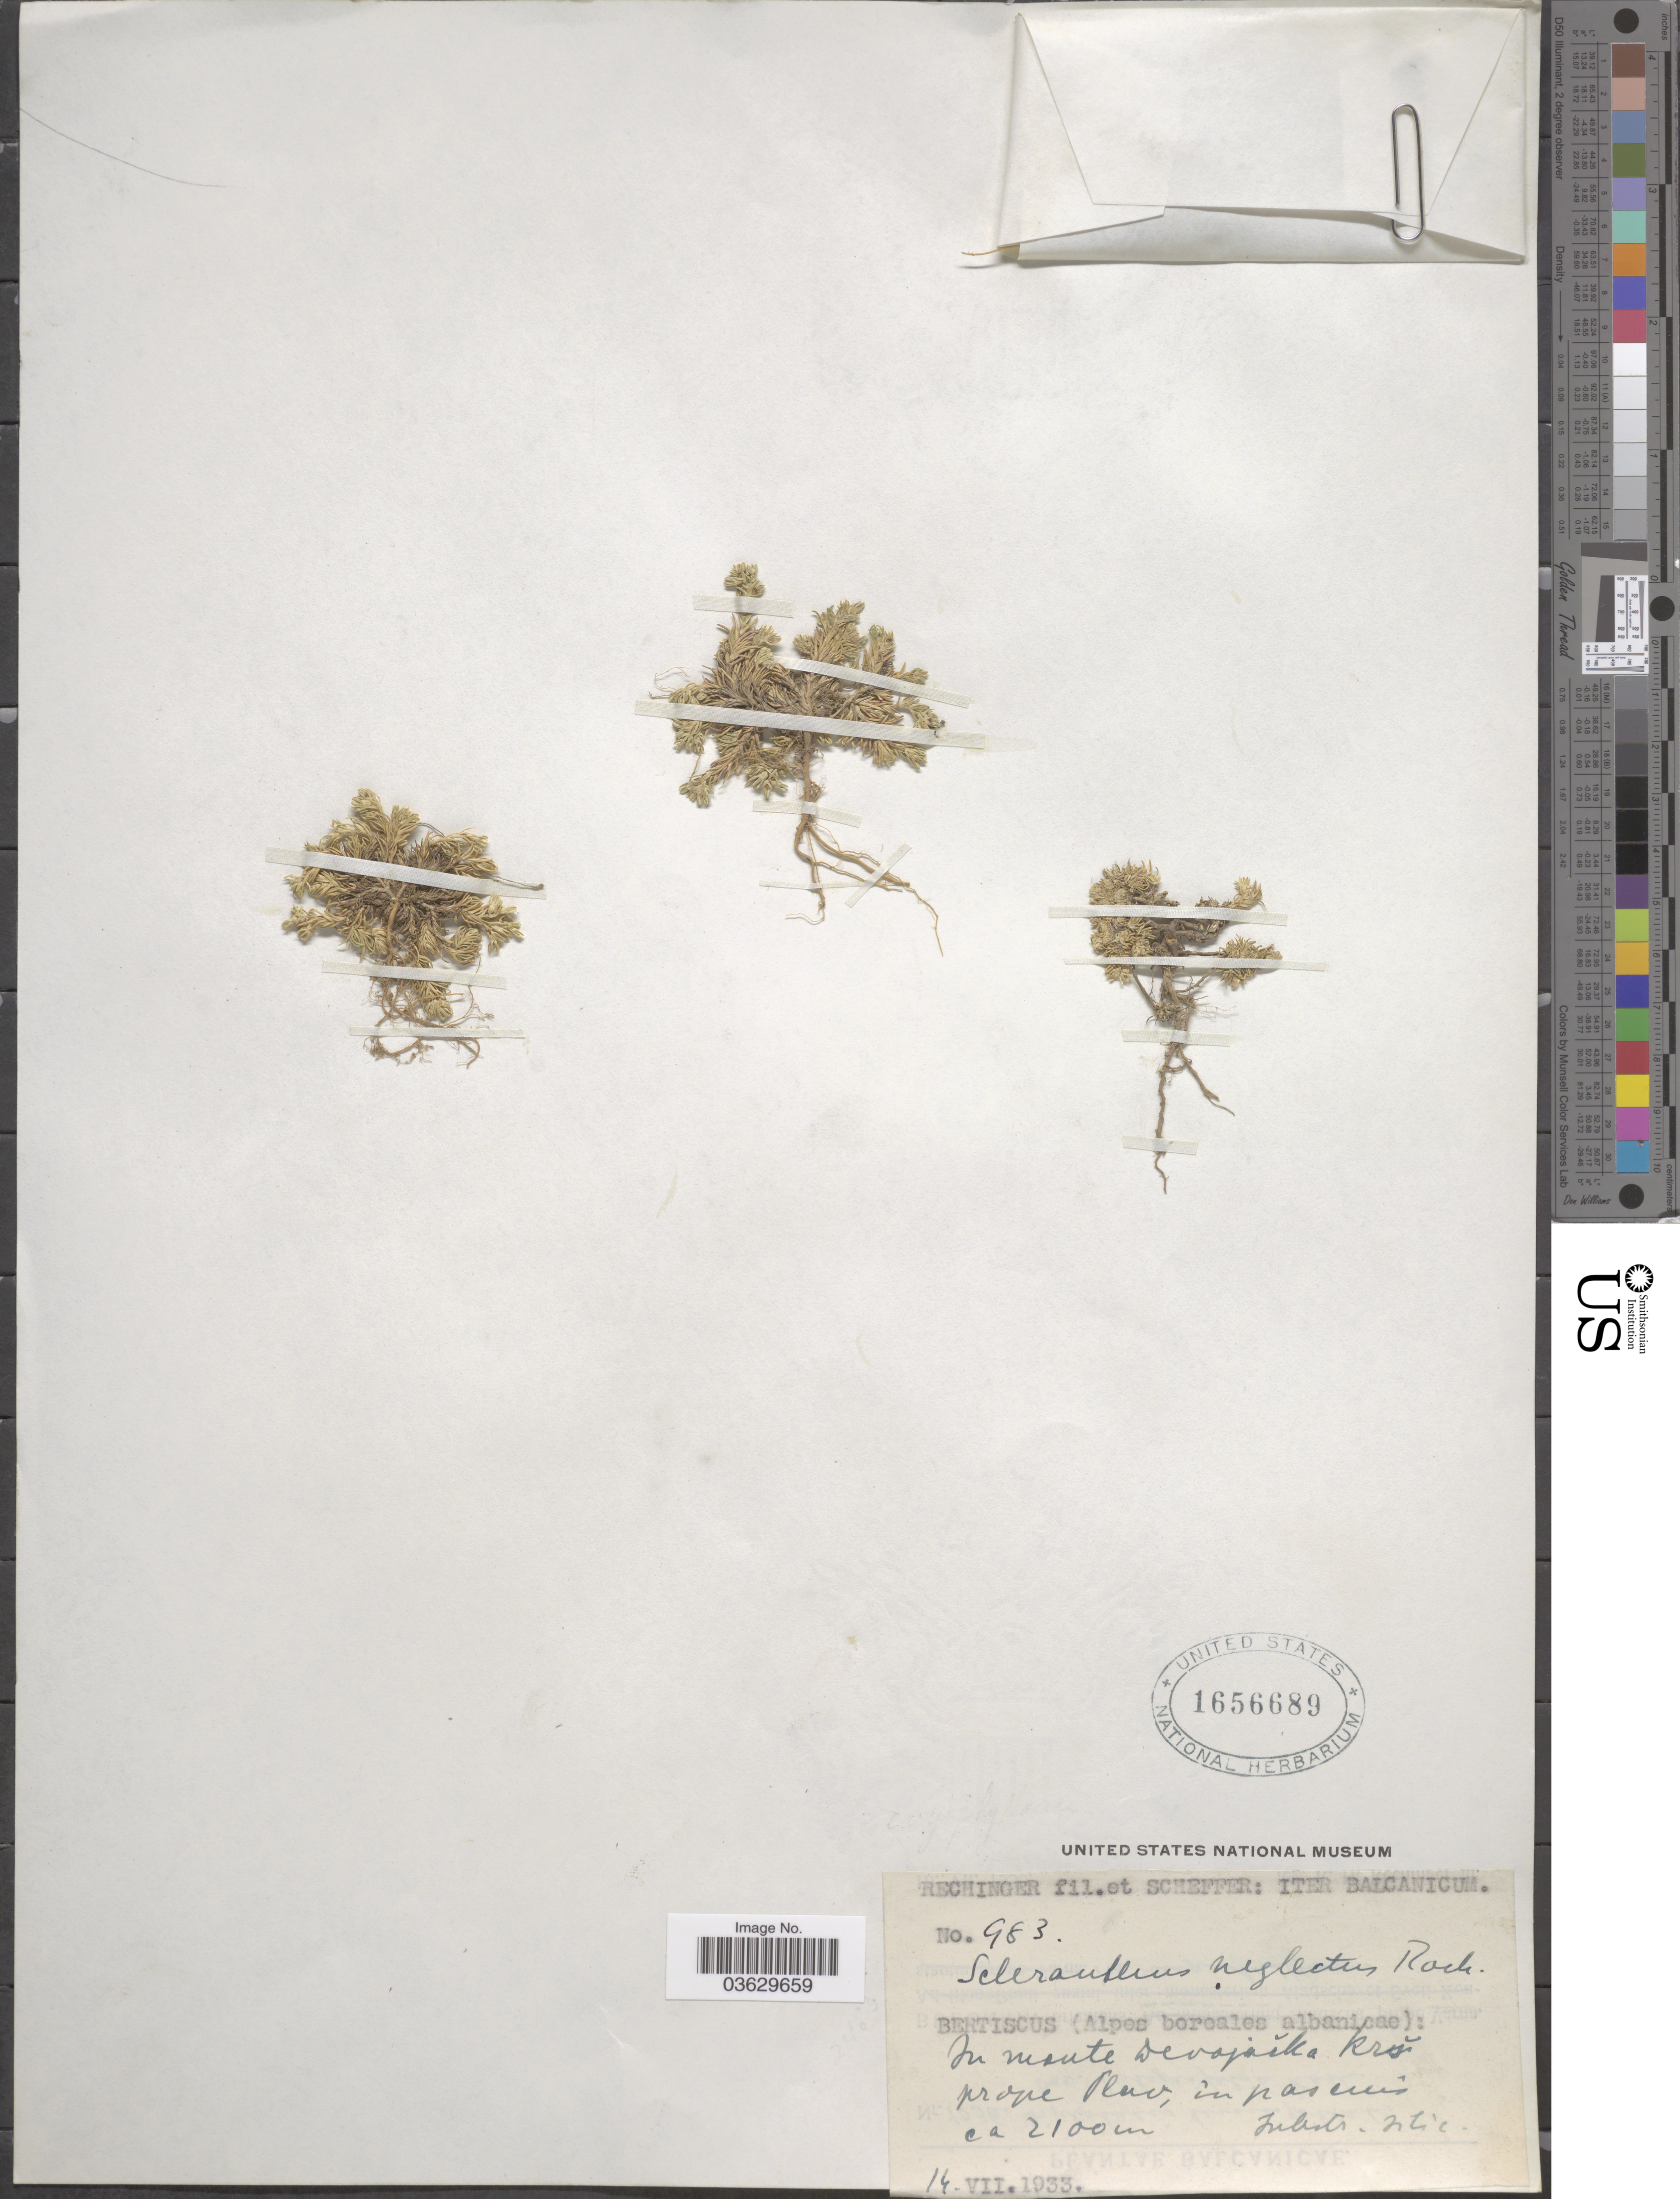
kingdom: Plantae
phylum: Tracheophyta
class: Magnoliopsida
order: Caryophyllales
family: Caryophyllaceae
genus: Scleranthus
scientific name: Scleranthus neglectus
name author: Rochel ex Baumg.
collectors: -- Rechinger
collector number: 983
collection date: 1933-07-14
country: Albania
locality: Iter Balcanicum. Bertiscus (Alpes borealis albanicae): In monte Devojaska krs prope fluv, in pascuis. Inbats. silic. [interpreted]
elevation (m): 2100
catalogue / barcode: US 1656689